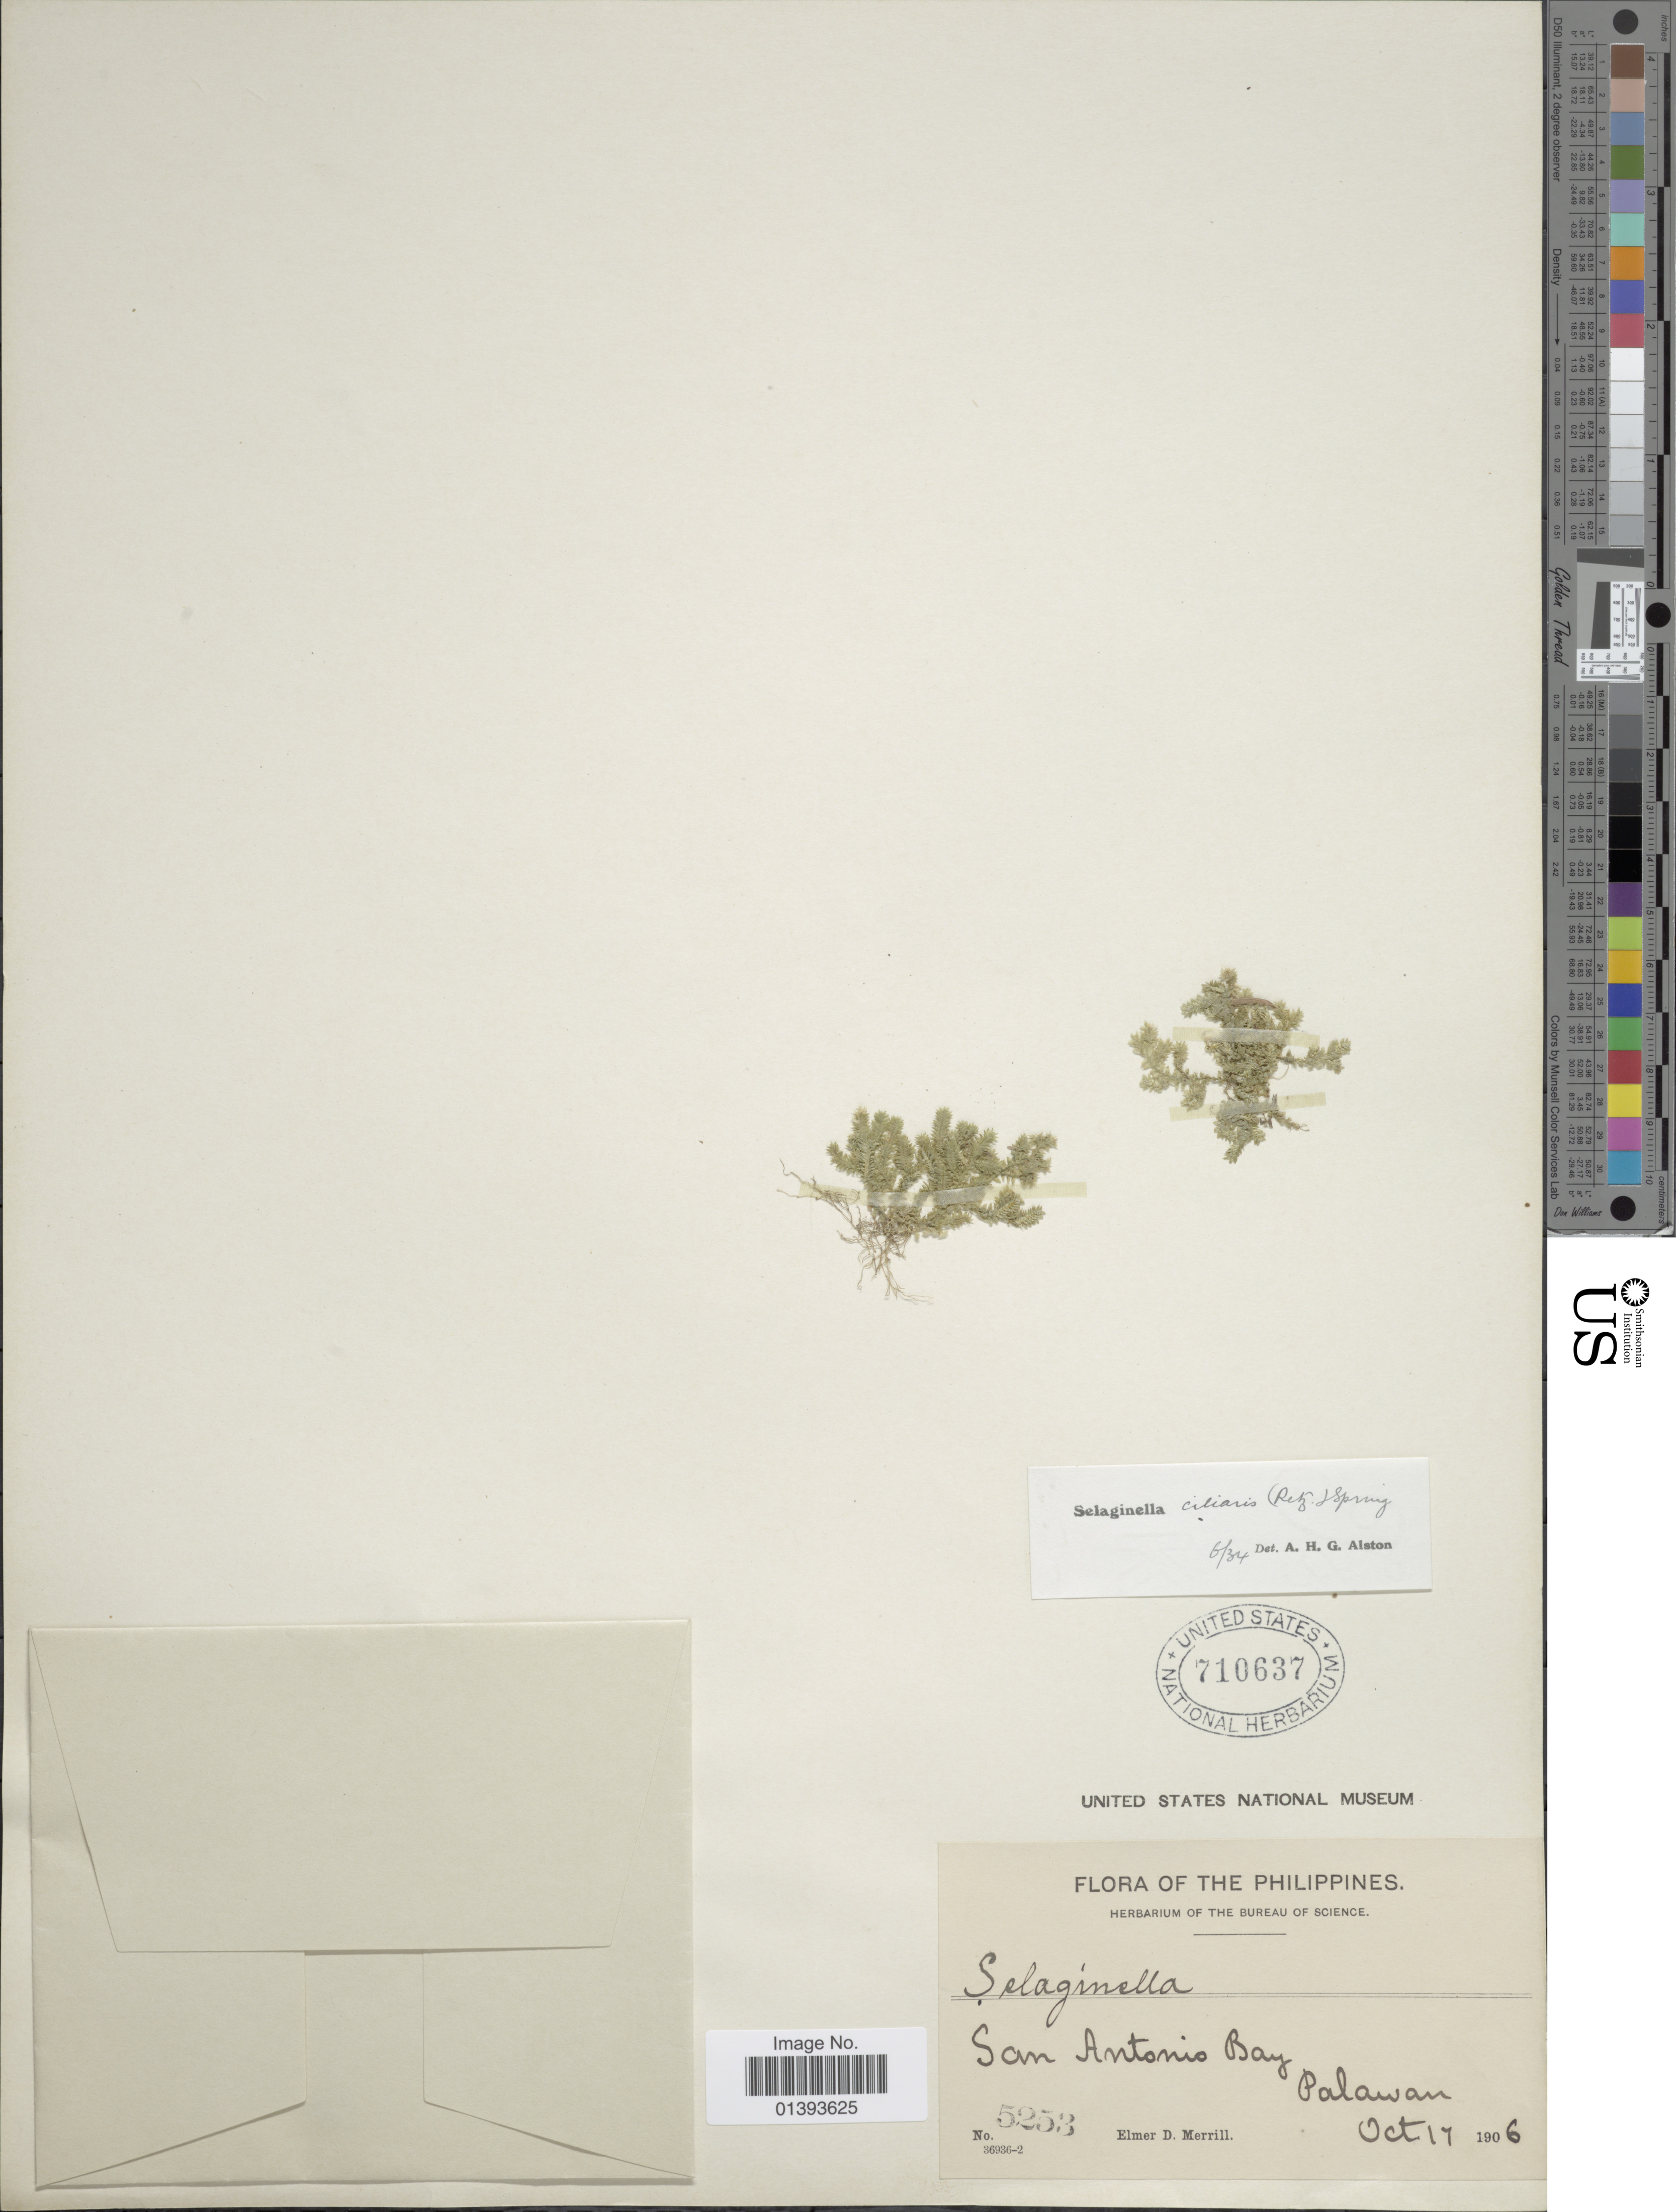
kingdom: Plantae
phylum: Tracheophyta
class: Lycopodiopsida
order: Selaginellales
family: Selaginellaceae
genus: Selaginella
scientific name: Selaginella ciliaris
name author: (Retz.) Spring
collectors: E. D. Merrill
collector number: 5253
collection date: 1906-10-17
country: Philippines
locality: San Antonio bay, Palawan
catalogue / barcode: US 710637